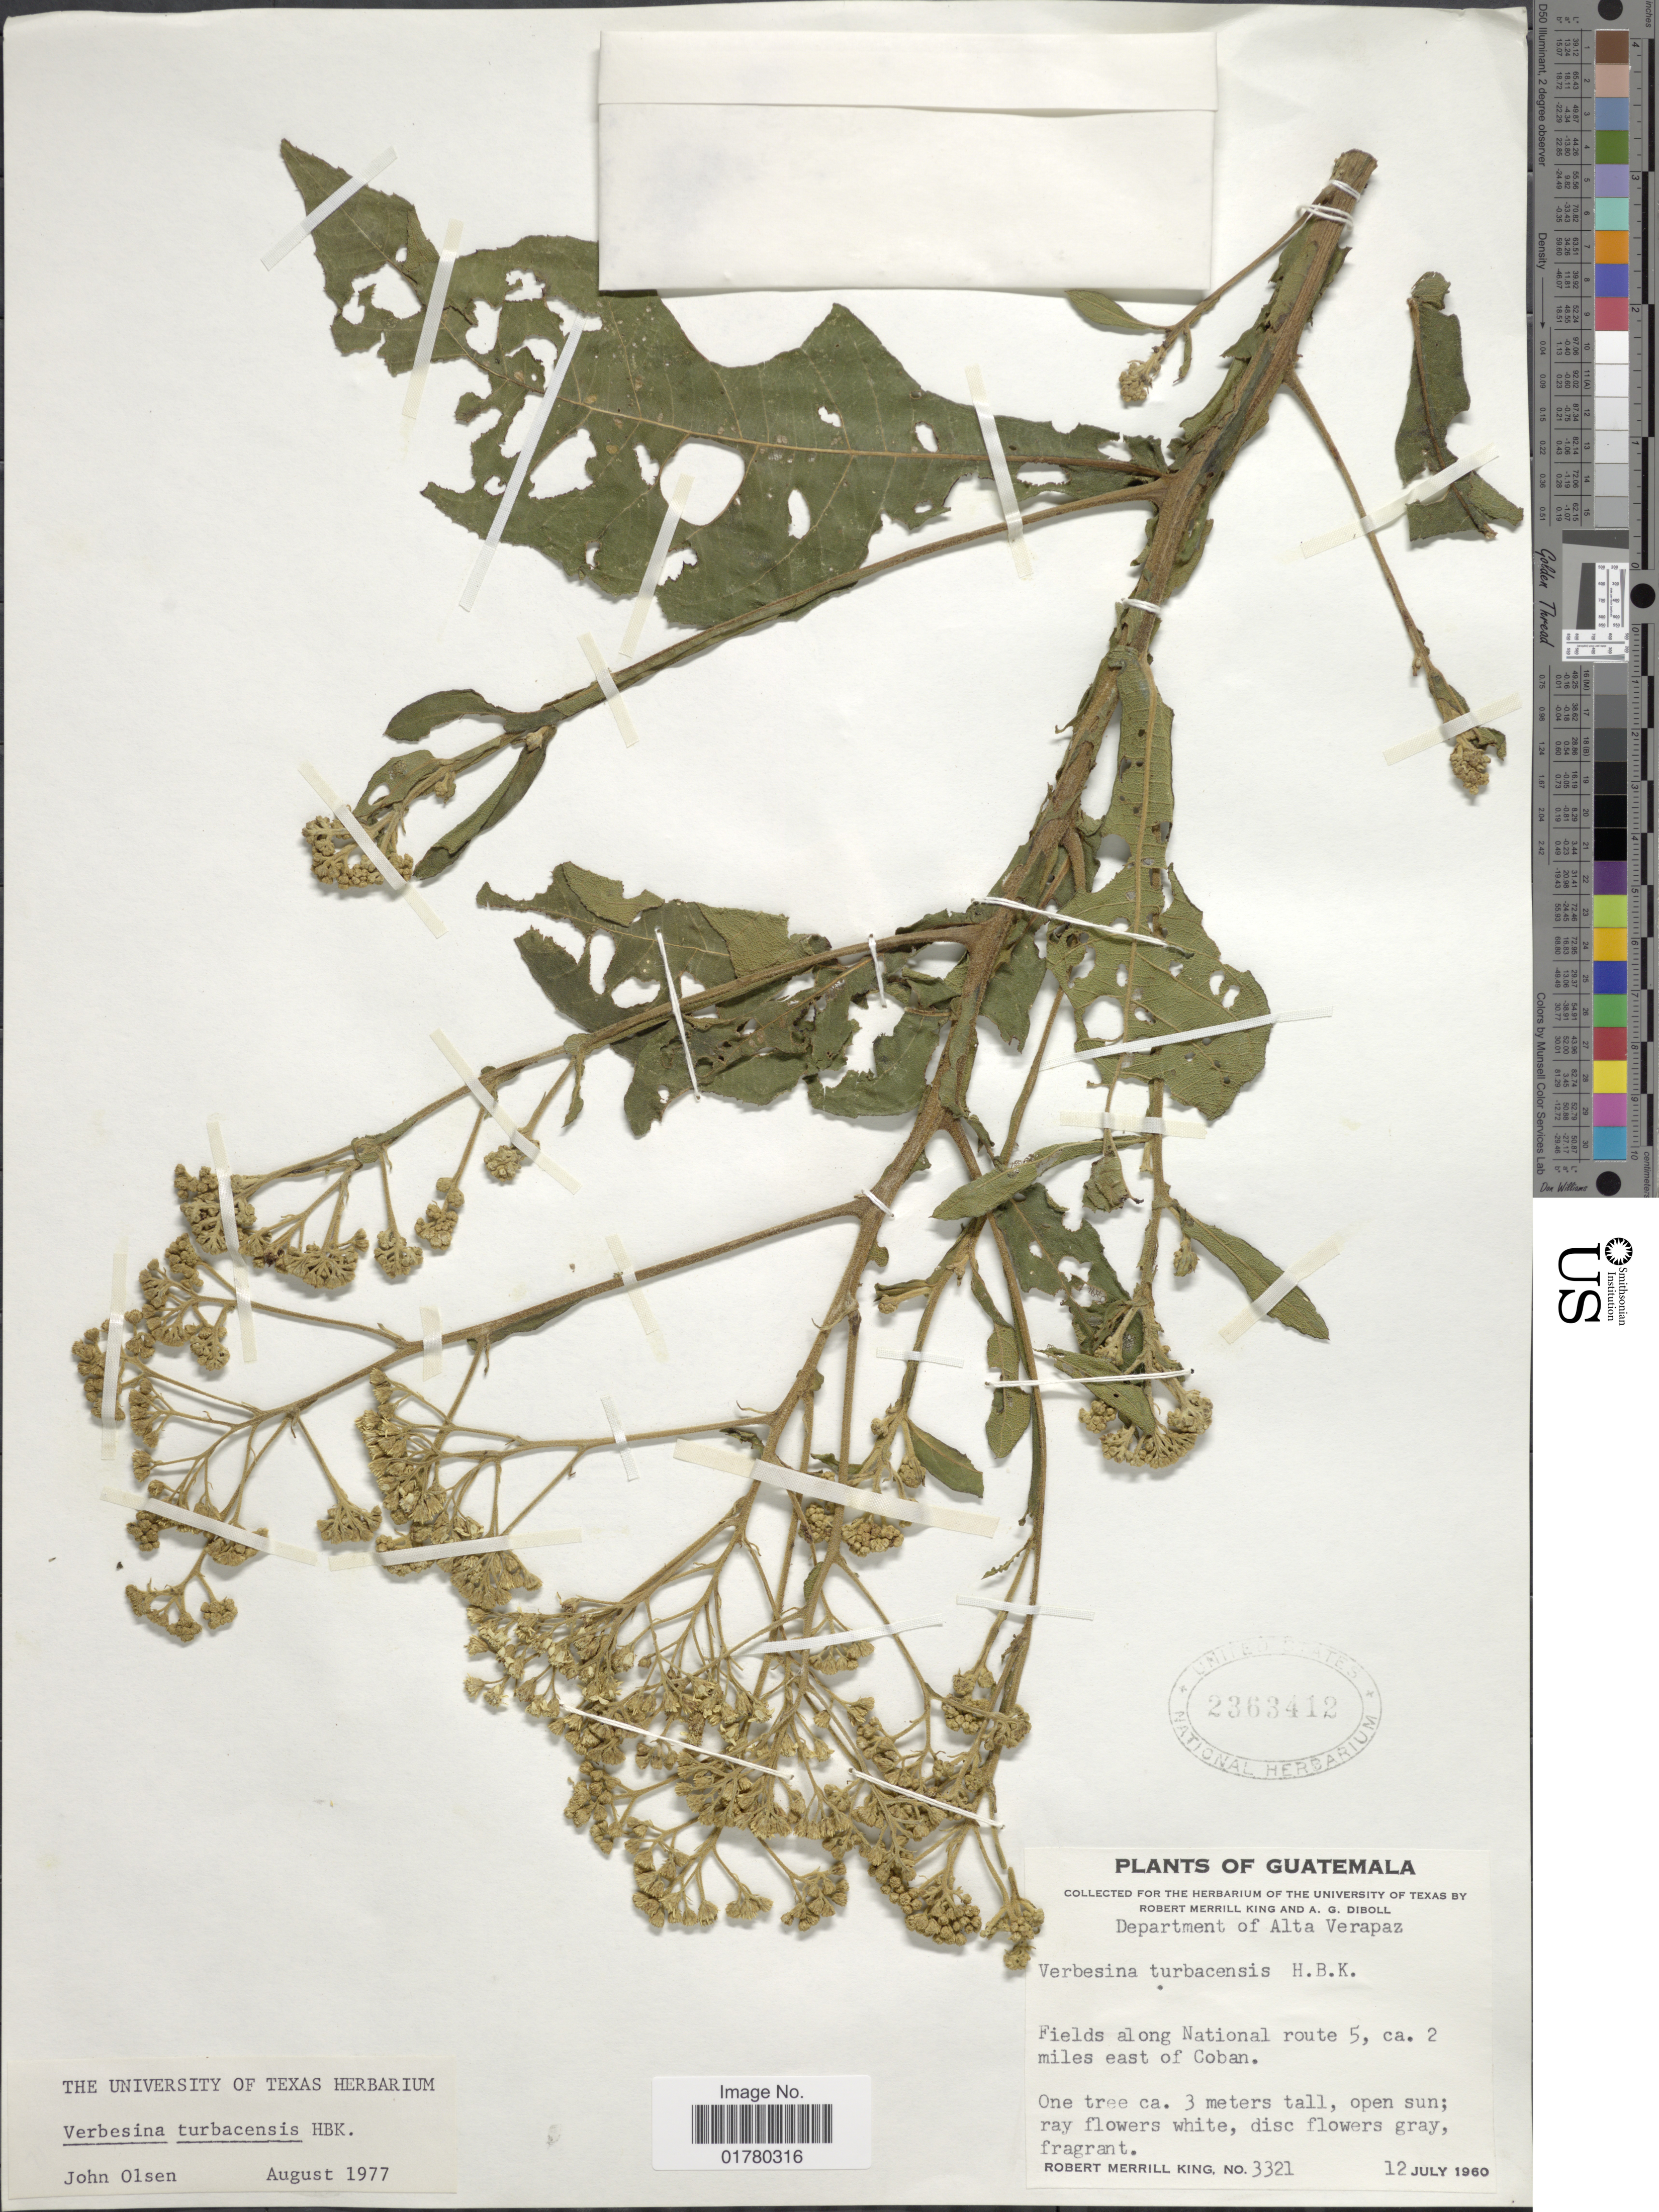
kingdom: Plantae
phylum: Tracheophyta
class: Magnoliopsida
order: Asterales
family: Asteraceae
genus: Verbesina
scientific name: Verbesina turbacensis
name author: Kunth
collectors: R. M. King & A. Diboll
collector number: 3321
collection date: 1960-07-12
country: Guatemala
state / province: Alta Verapaz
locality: Fields along National route 5, ca. 2 miles east of Coban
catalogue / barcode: US 2363412